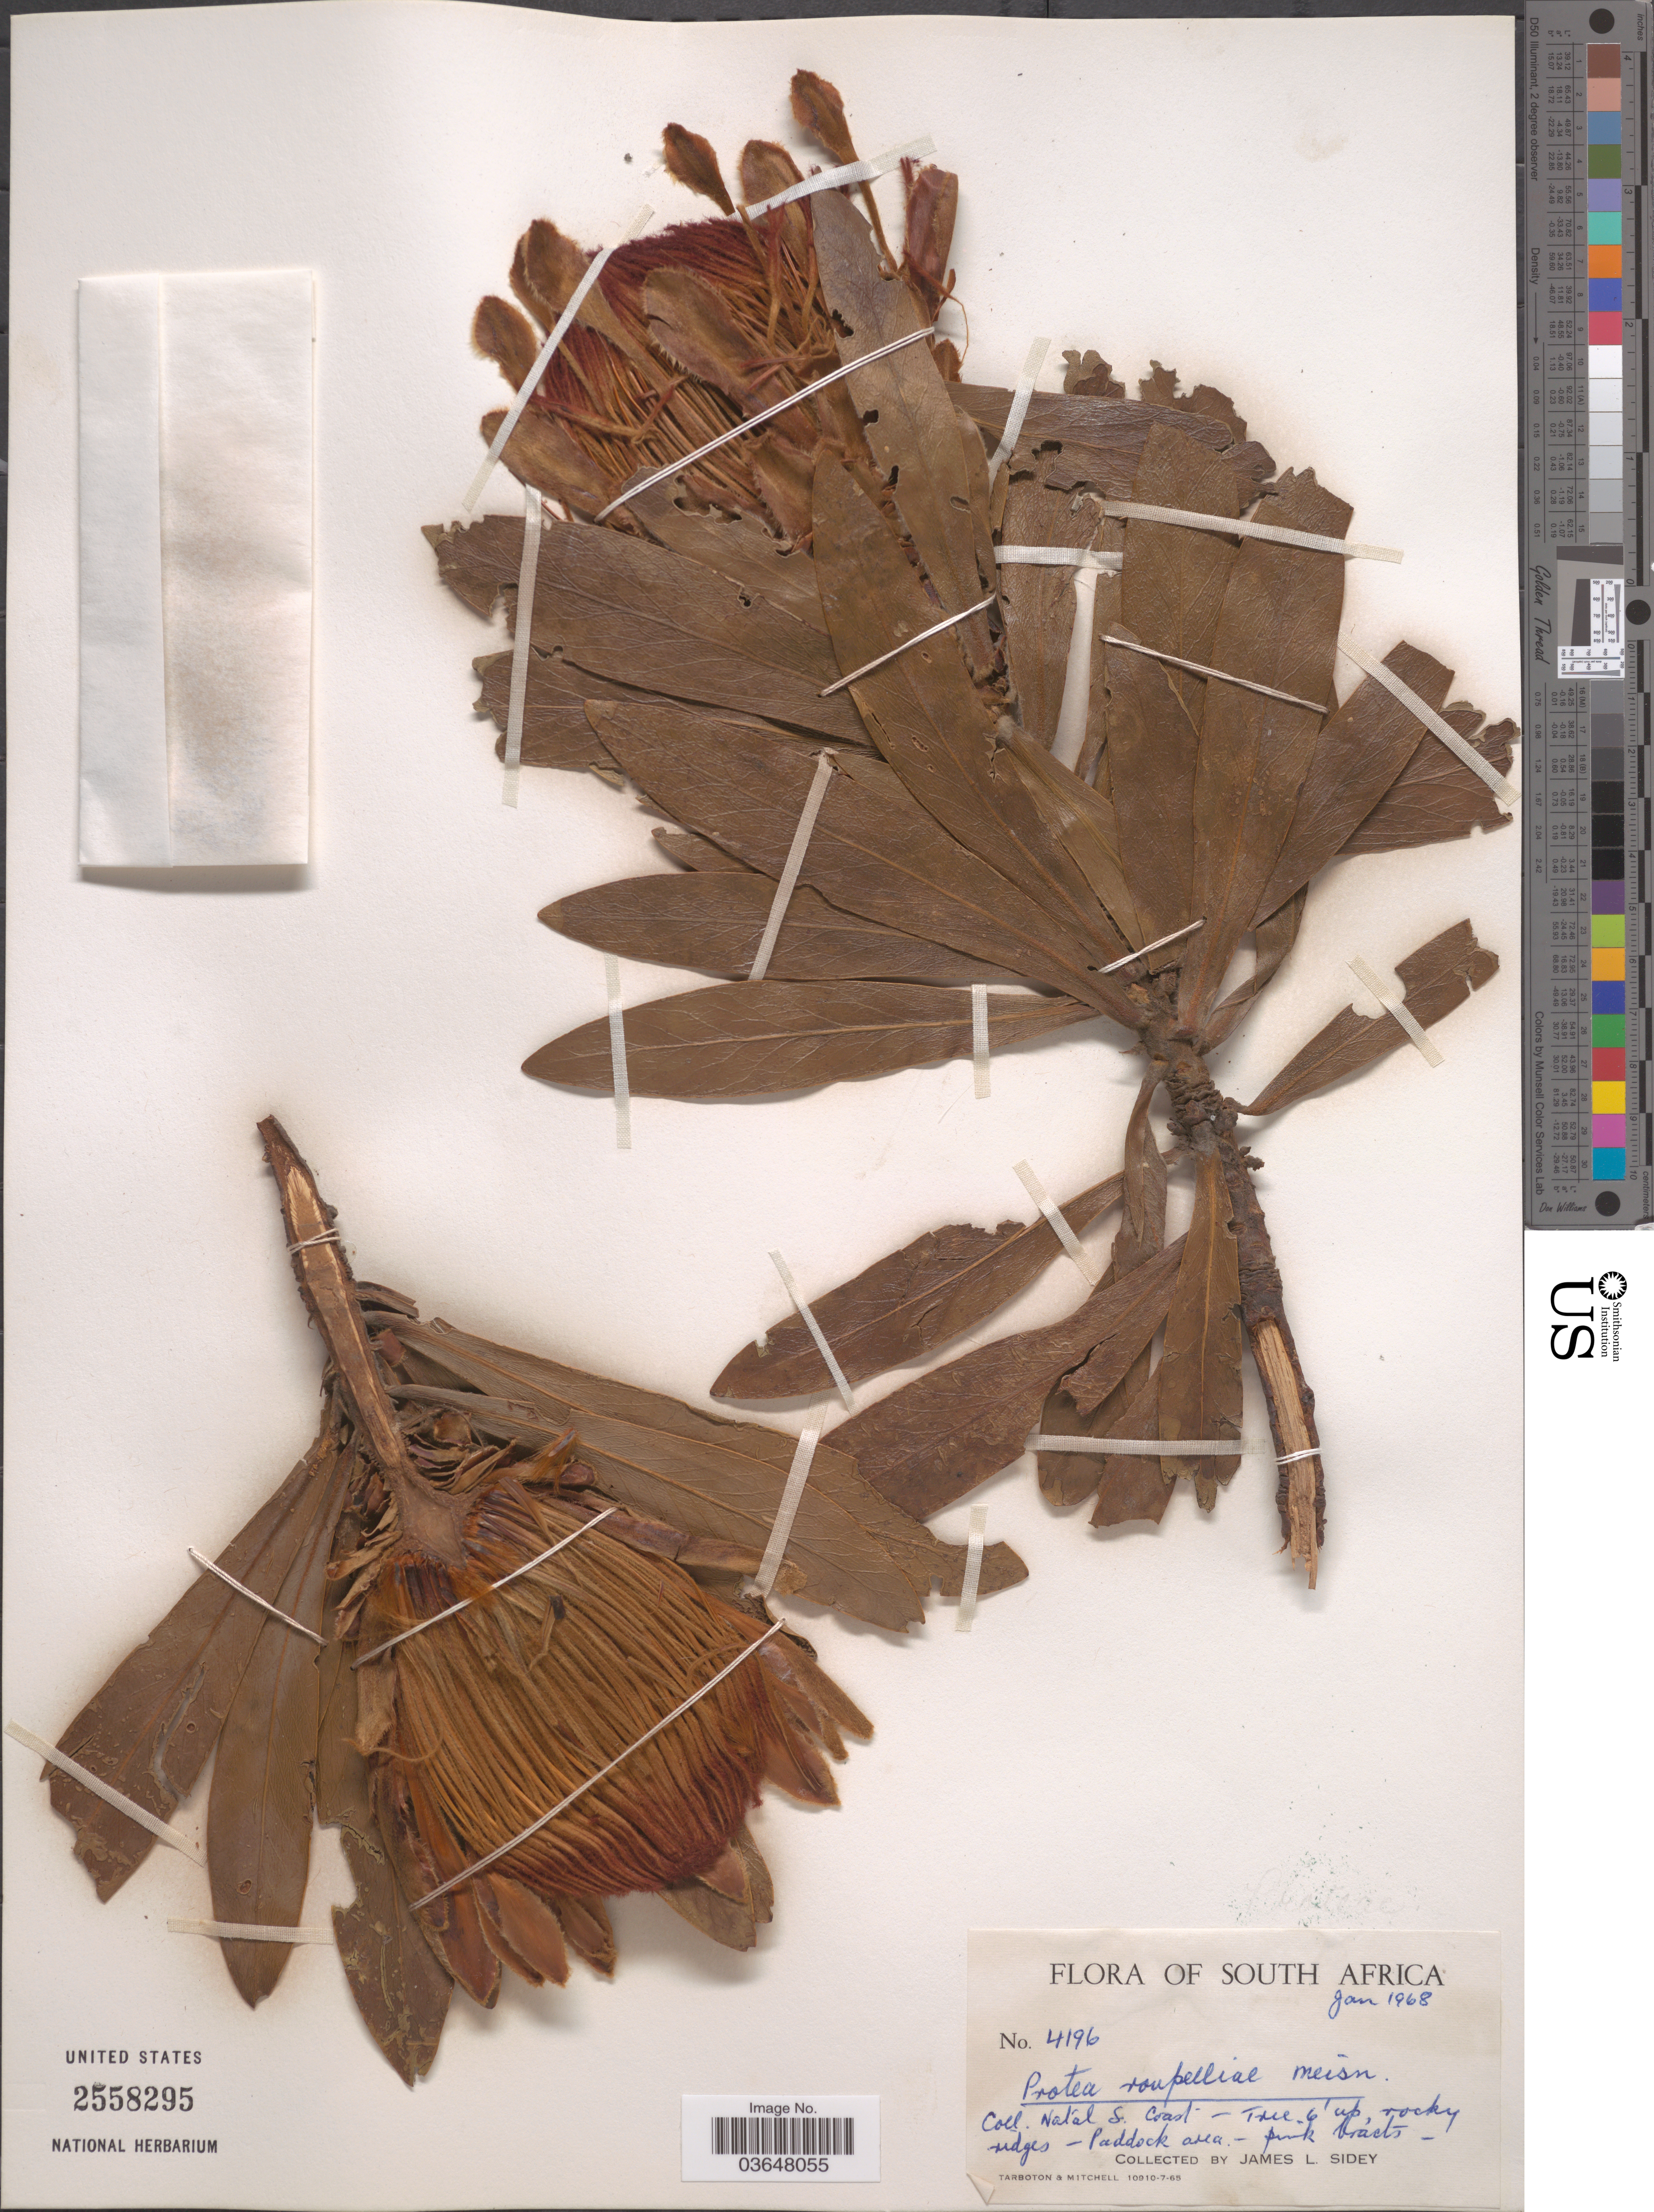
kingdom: Plantae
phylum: Tracheophyta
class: Magnoliopsida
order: Proteales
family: Proteaceae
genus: Protea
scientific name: Protea roupelliae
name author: Meisn.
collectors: J. L. Sidey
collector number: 4196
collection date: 1968-01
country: South Africa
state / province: KwaZulu-Natal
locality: Natal S. Coast. Paddock area.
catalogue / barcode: US 2558295